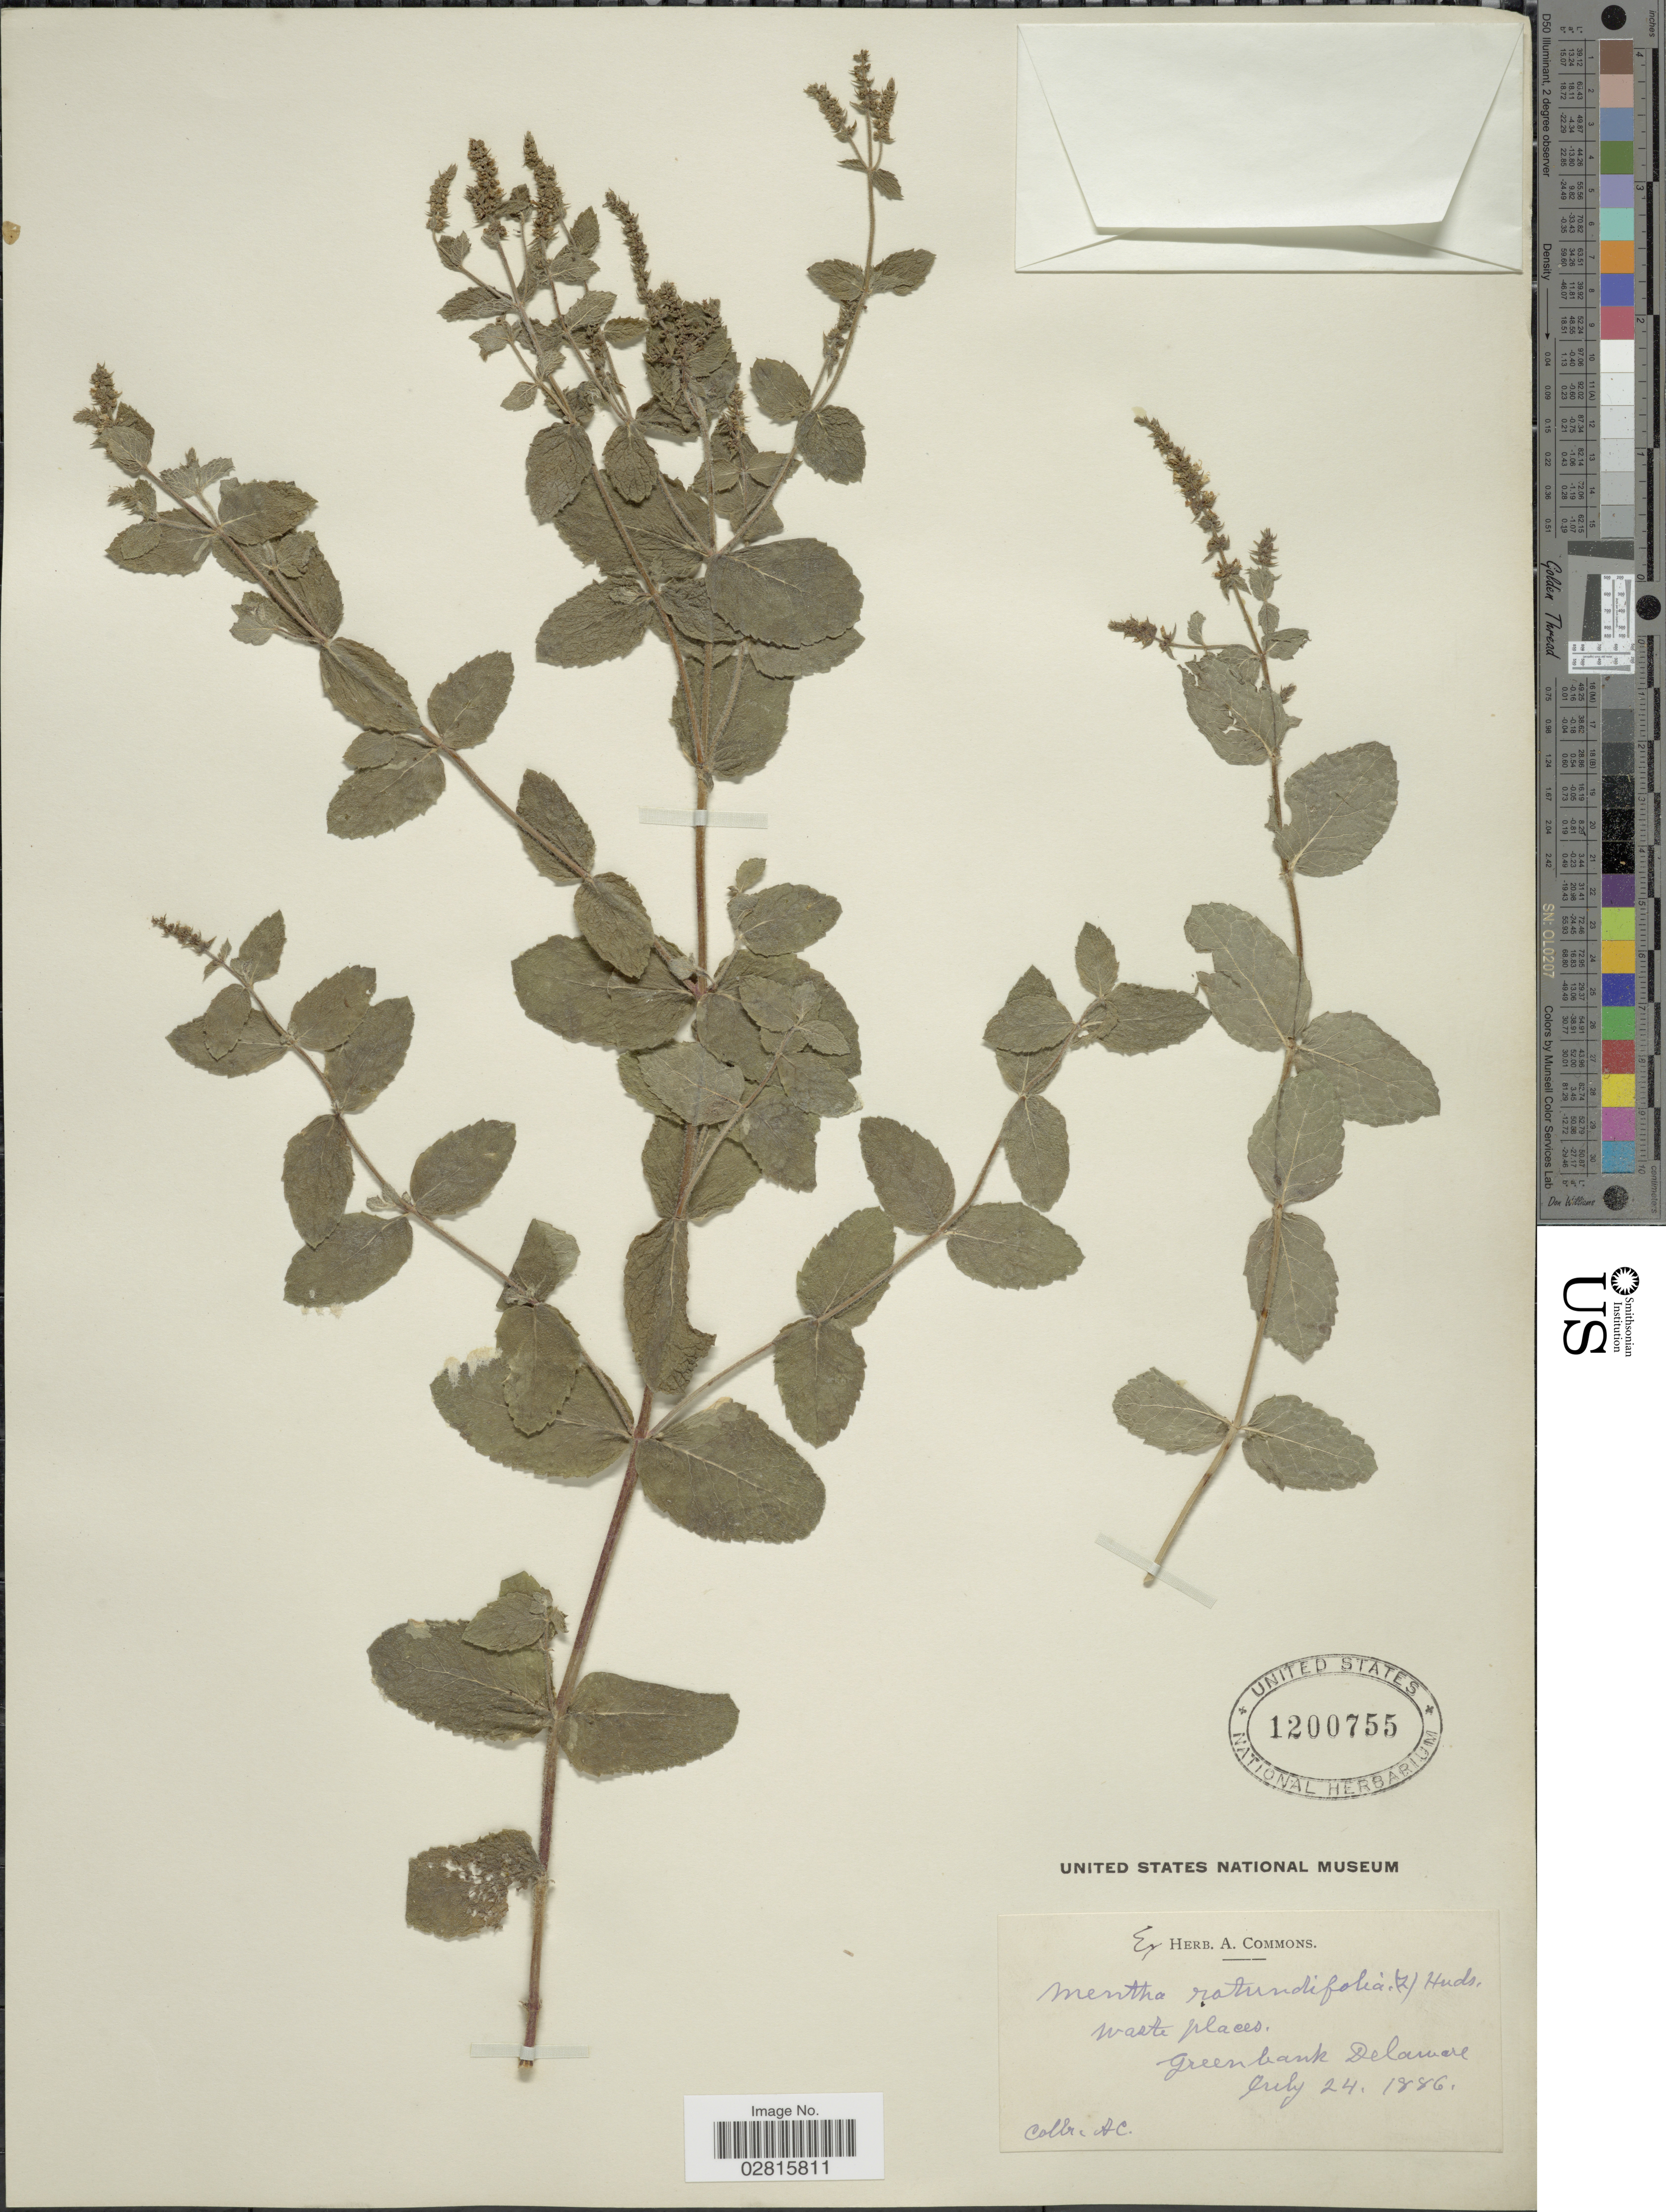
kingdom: Plantae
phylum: Tracheophyta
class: Magnoliopsida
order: Lamiales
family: Lamiaceae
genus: Mentha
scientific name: Mentha rotundifolia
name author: (L.) Huds.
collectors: A. Commons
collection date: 1886-07-24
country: United States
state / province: Delaware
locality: Greenbank Delaware.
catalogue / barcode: US 1200755